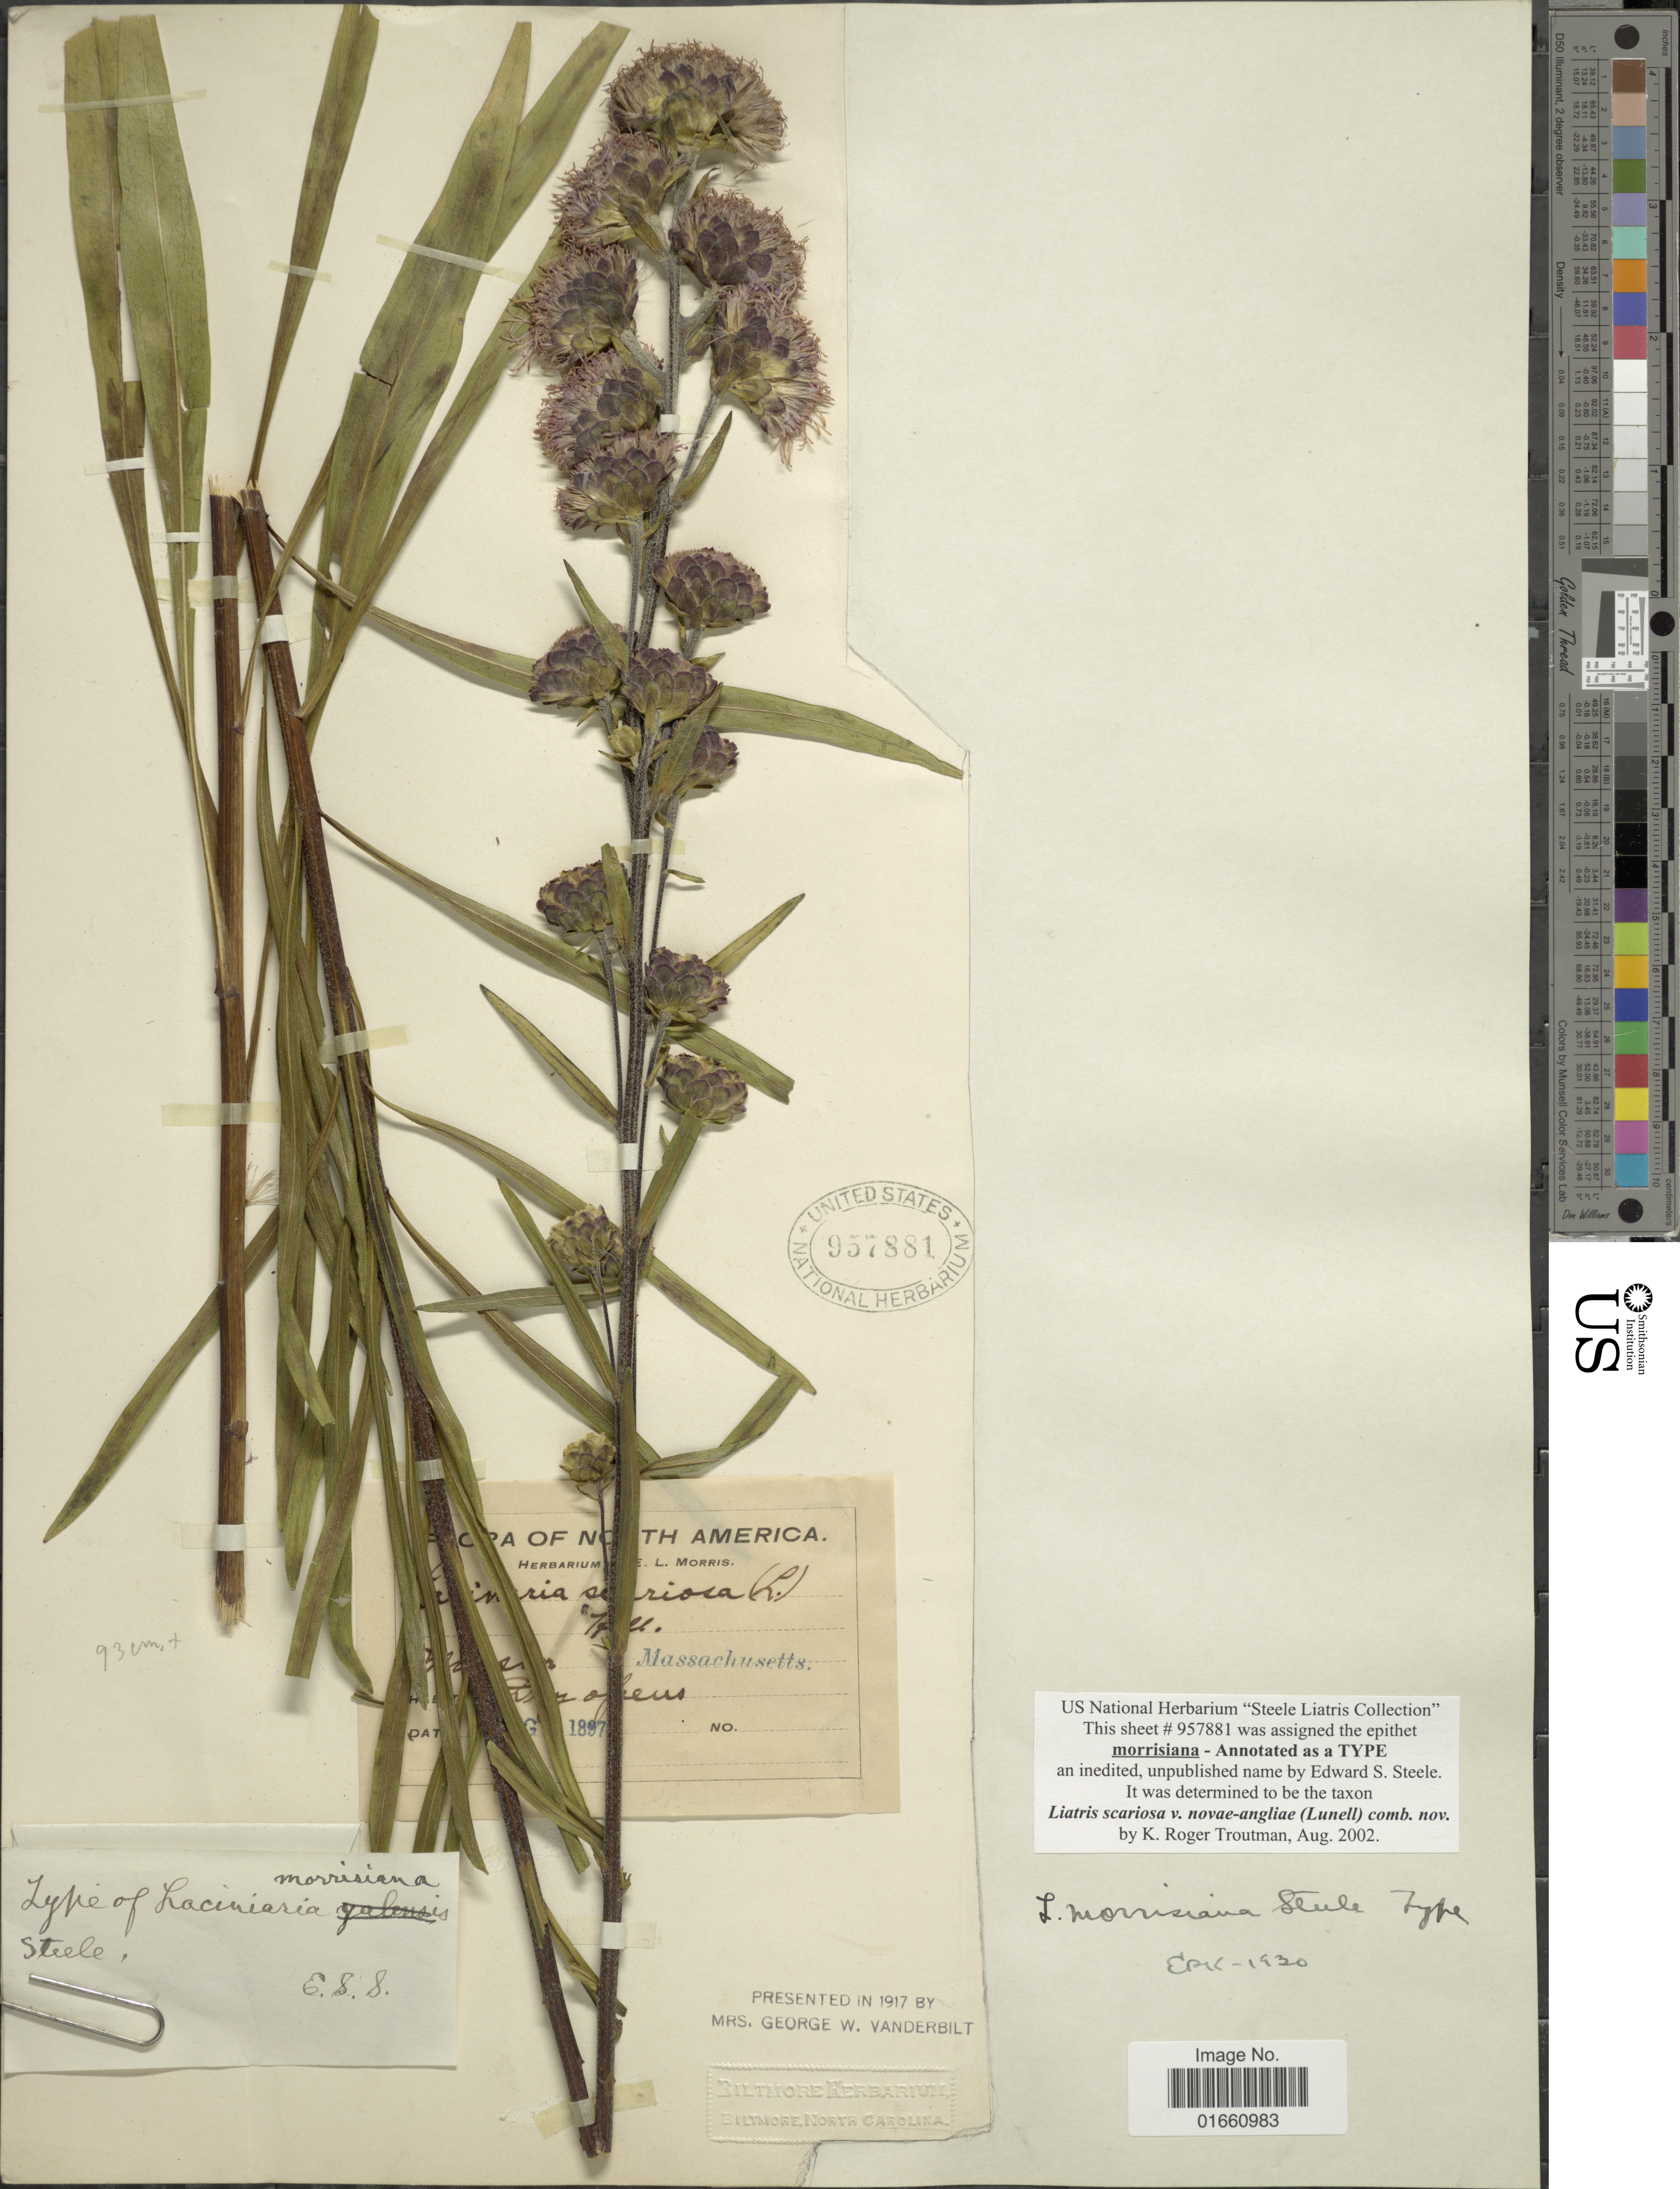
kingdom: Plantae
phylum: Tracheophyta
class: Magnoliopsida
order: Asterales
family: Asteraceae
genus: Liatris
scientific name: Liatris scariosa var. novae-angliae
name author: (Lunell) Gandhi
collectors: ex herb. E.L. Morris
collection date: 1897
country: United States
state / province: Massachusetts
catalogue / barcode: US 957881